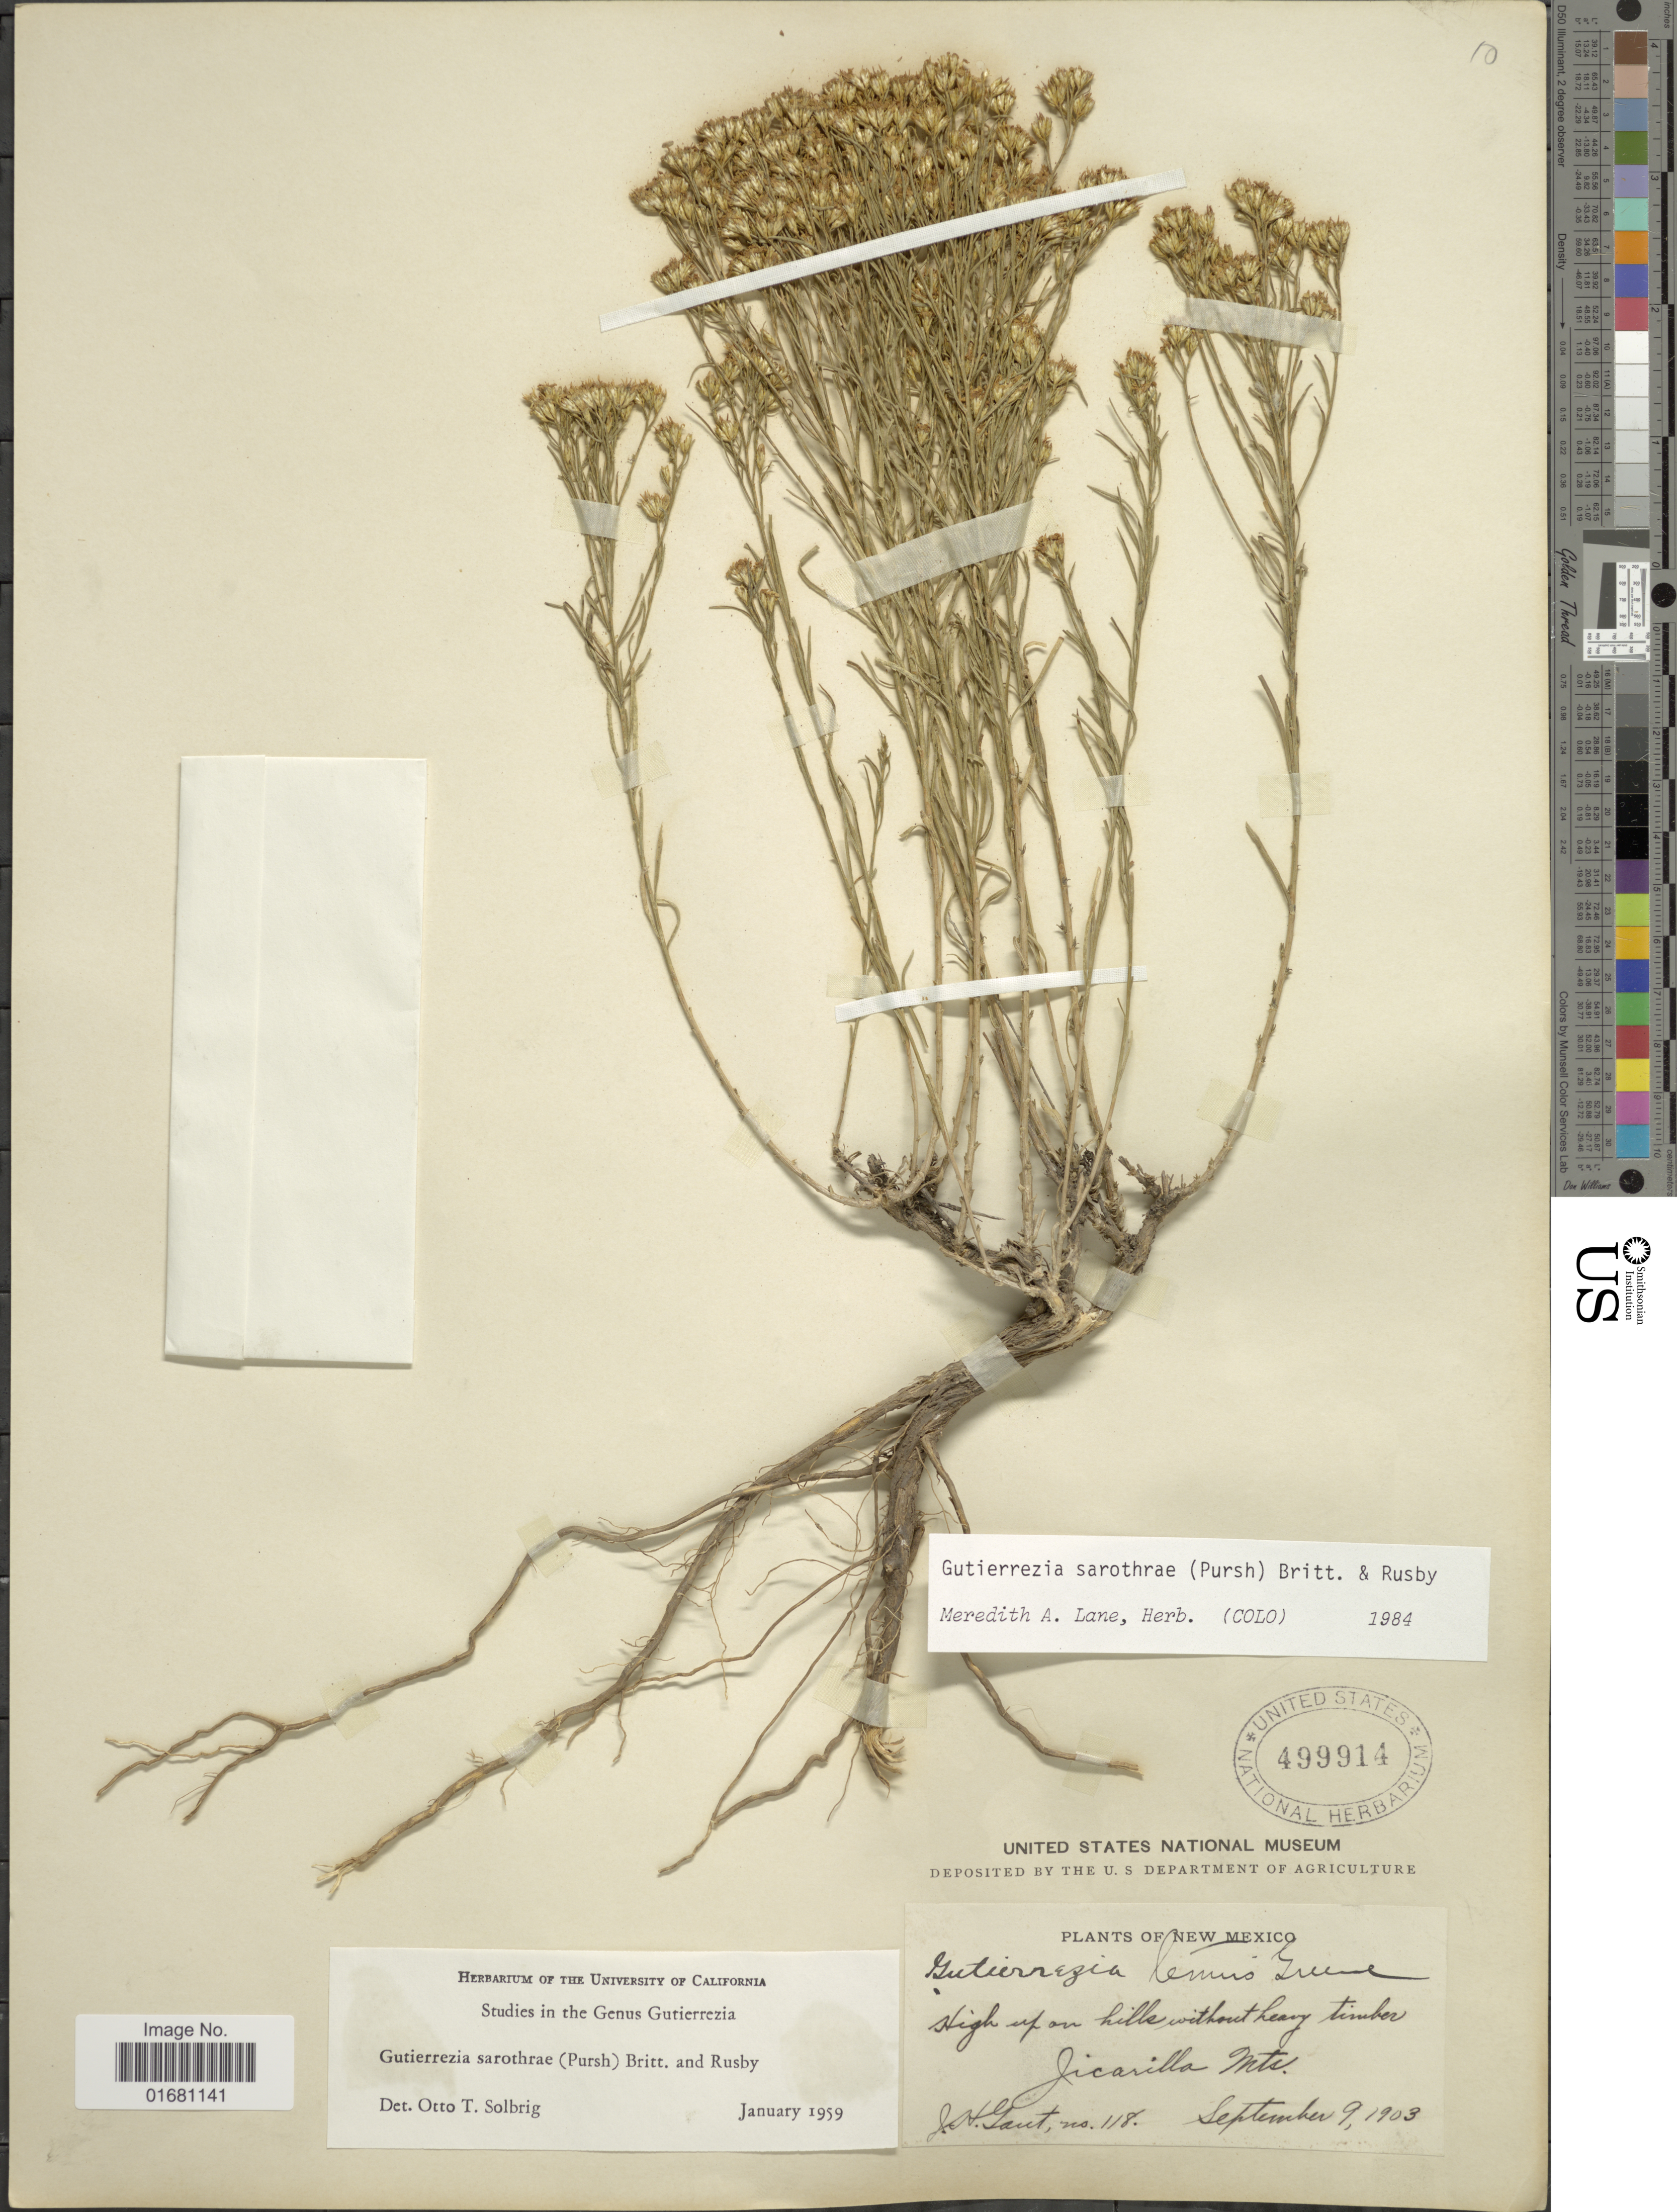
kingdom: Plantae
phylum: Tracheophyta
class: Magnoliopsida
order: Asterales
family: Asteraceae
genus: Gutierrezia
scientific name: Gutierrezia sarothrae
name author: (Pursh) Britton & Rusby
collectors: J. Gaut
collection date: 1903-09-09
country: United States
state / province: New Mexico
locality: Jicarilla Mts.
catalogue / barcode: US 499914